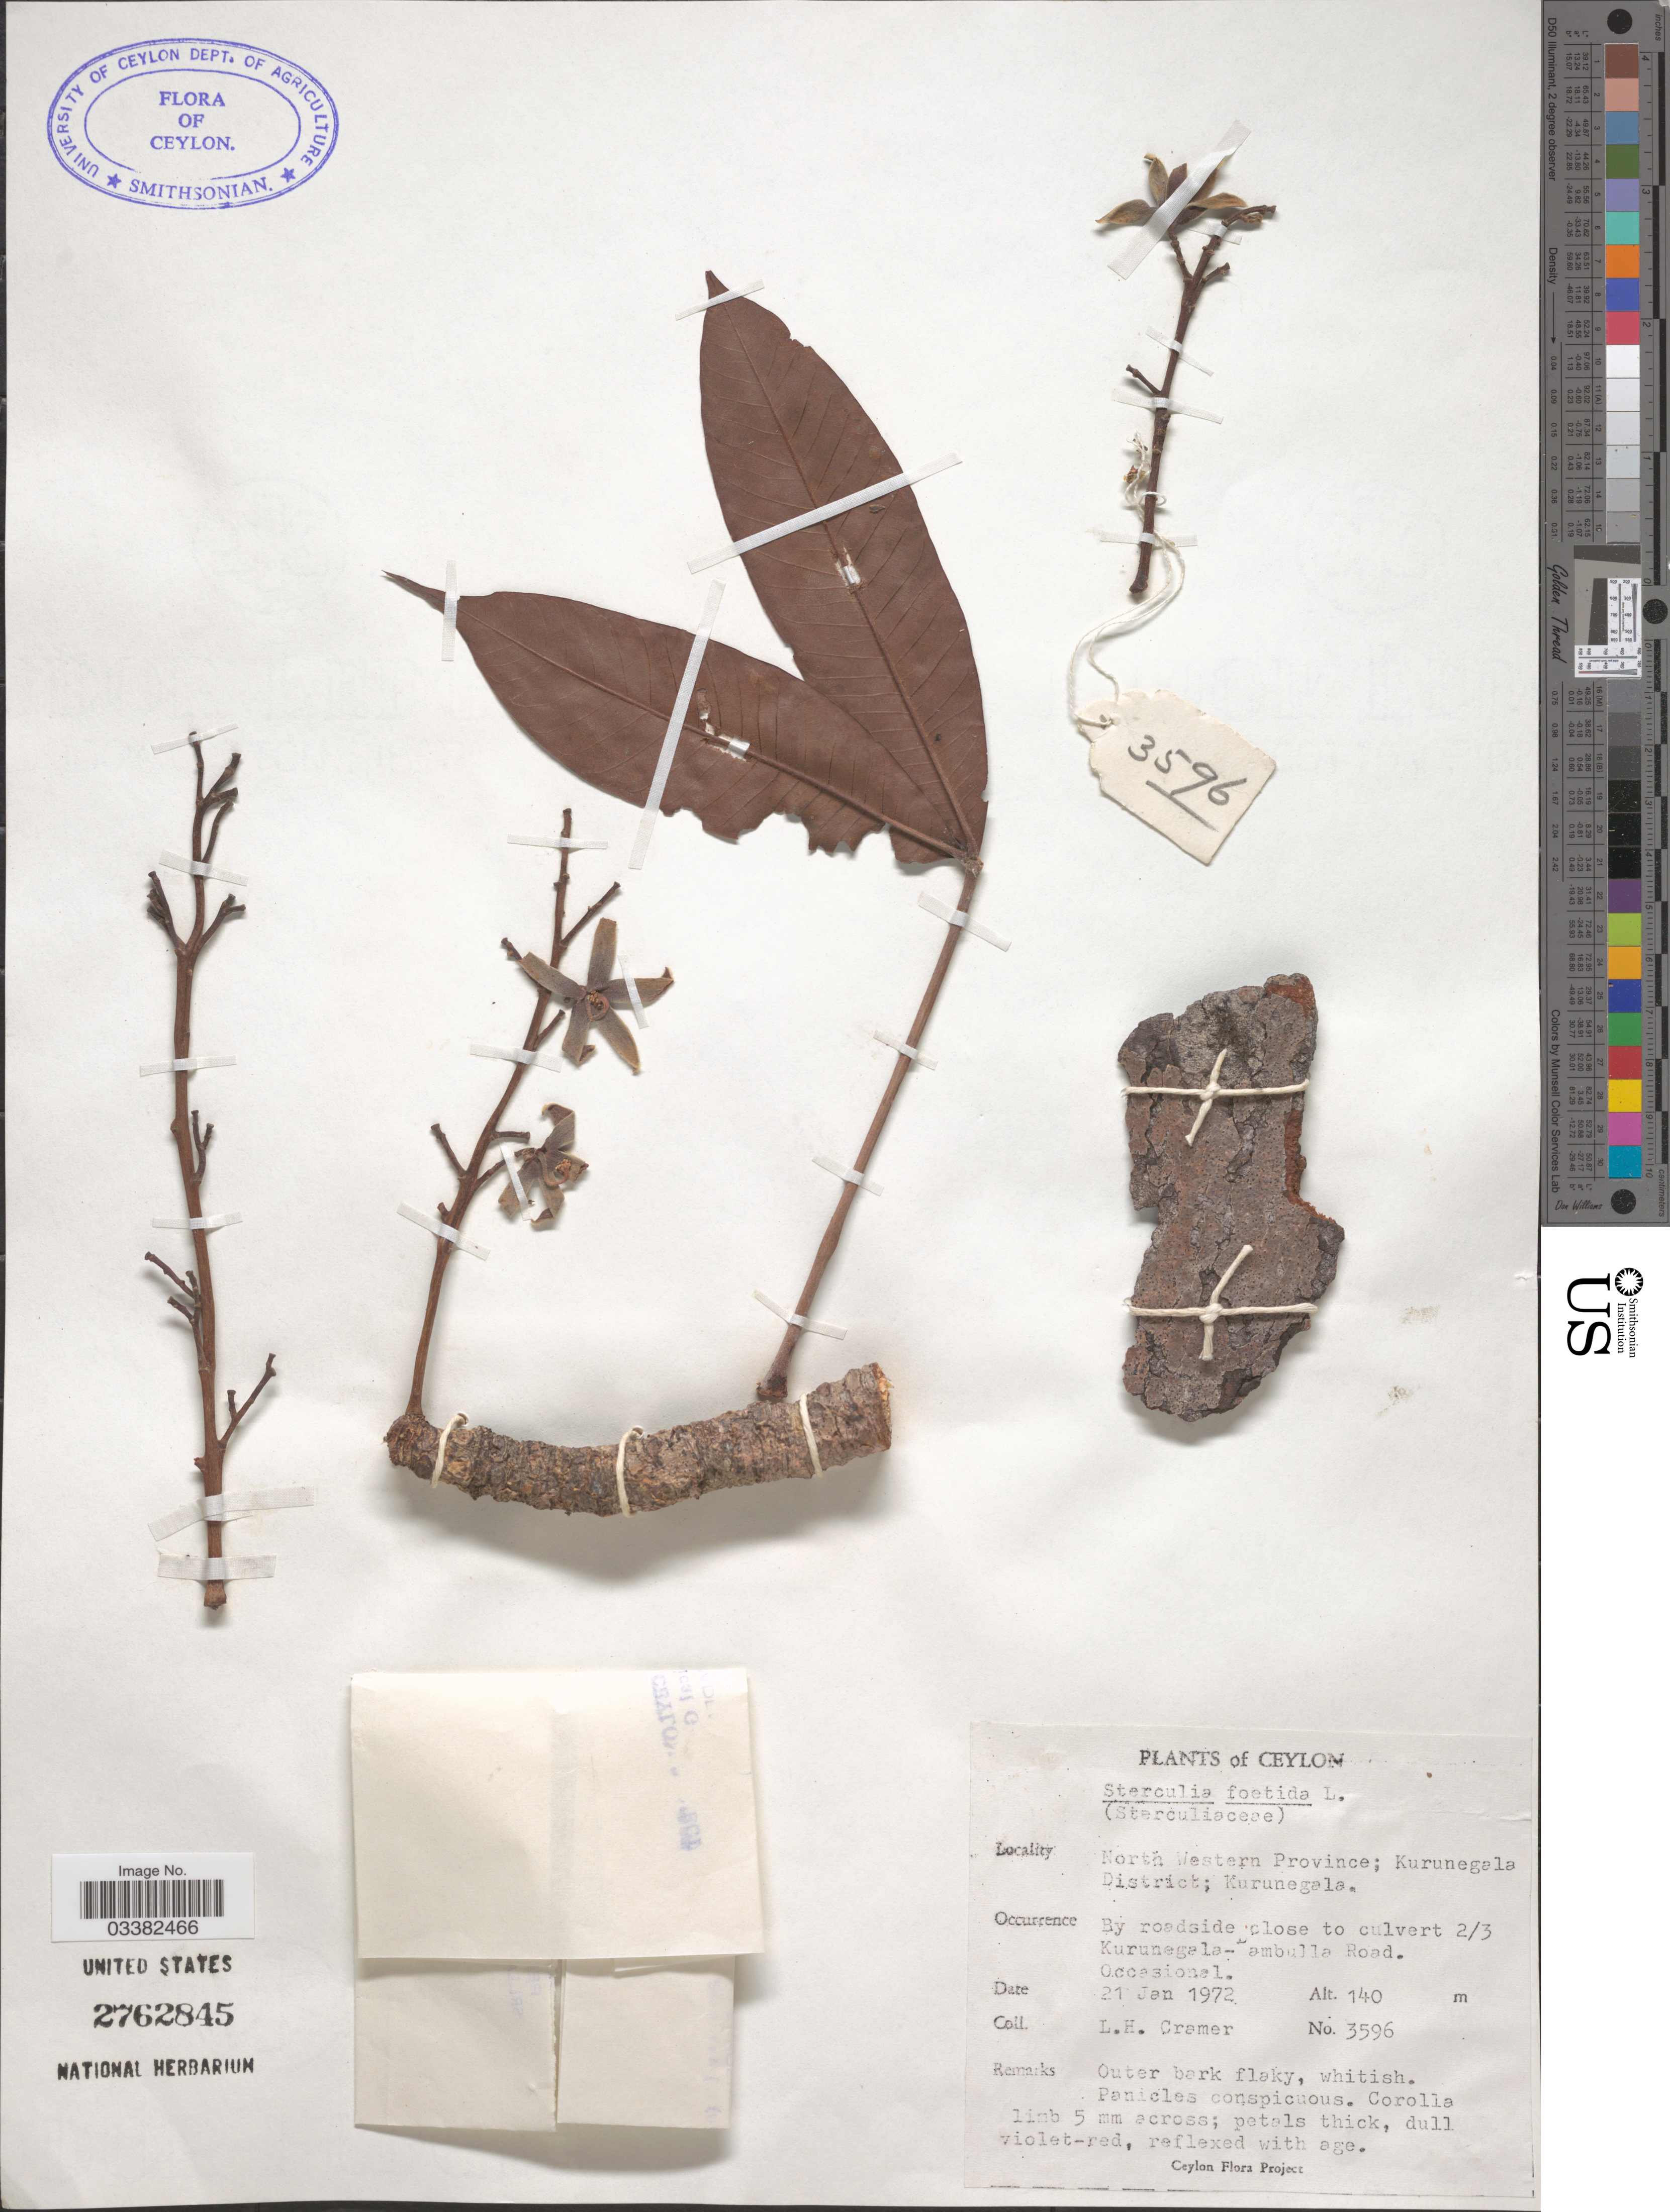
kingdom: Plantae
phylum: Tracheophyta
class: Magnoliopsida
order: Malvales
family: Malvaceae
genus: Sterculia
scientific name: Sterculia foetida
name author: L.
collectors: L. H. Cramer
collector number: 3596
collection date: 1972-01-21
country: Sri Lanka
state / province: North Western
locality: Ceylon. Kurunegala District; Kurunegala. By roadside close to culvert 2/3 Kurunegala - Bambulla [interpreted] Road.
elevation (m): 140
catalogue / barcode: US 2762845